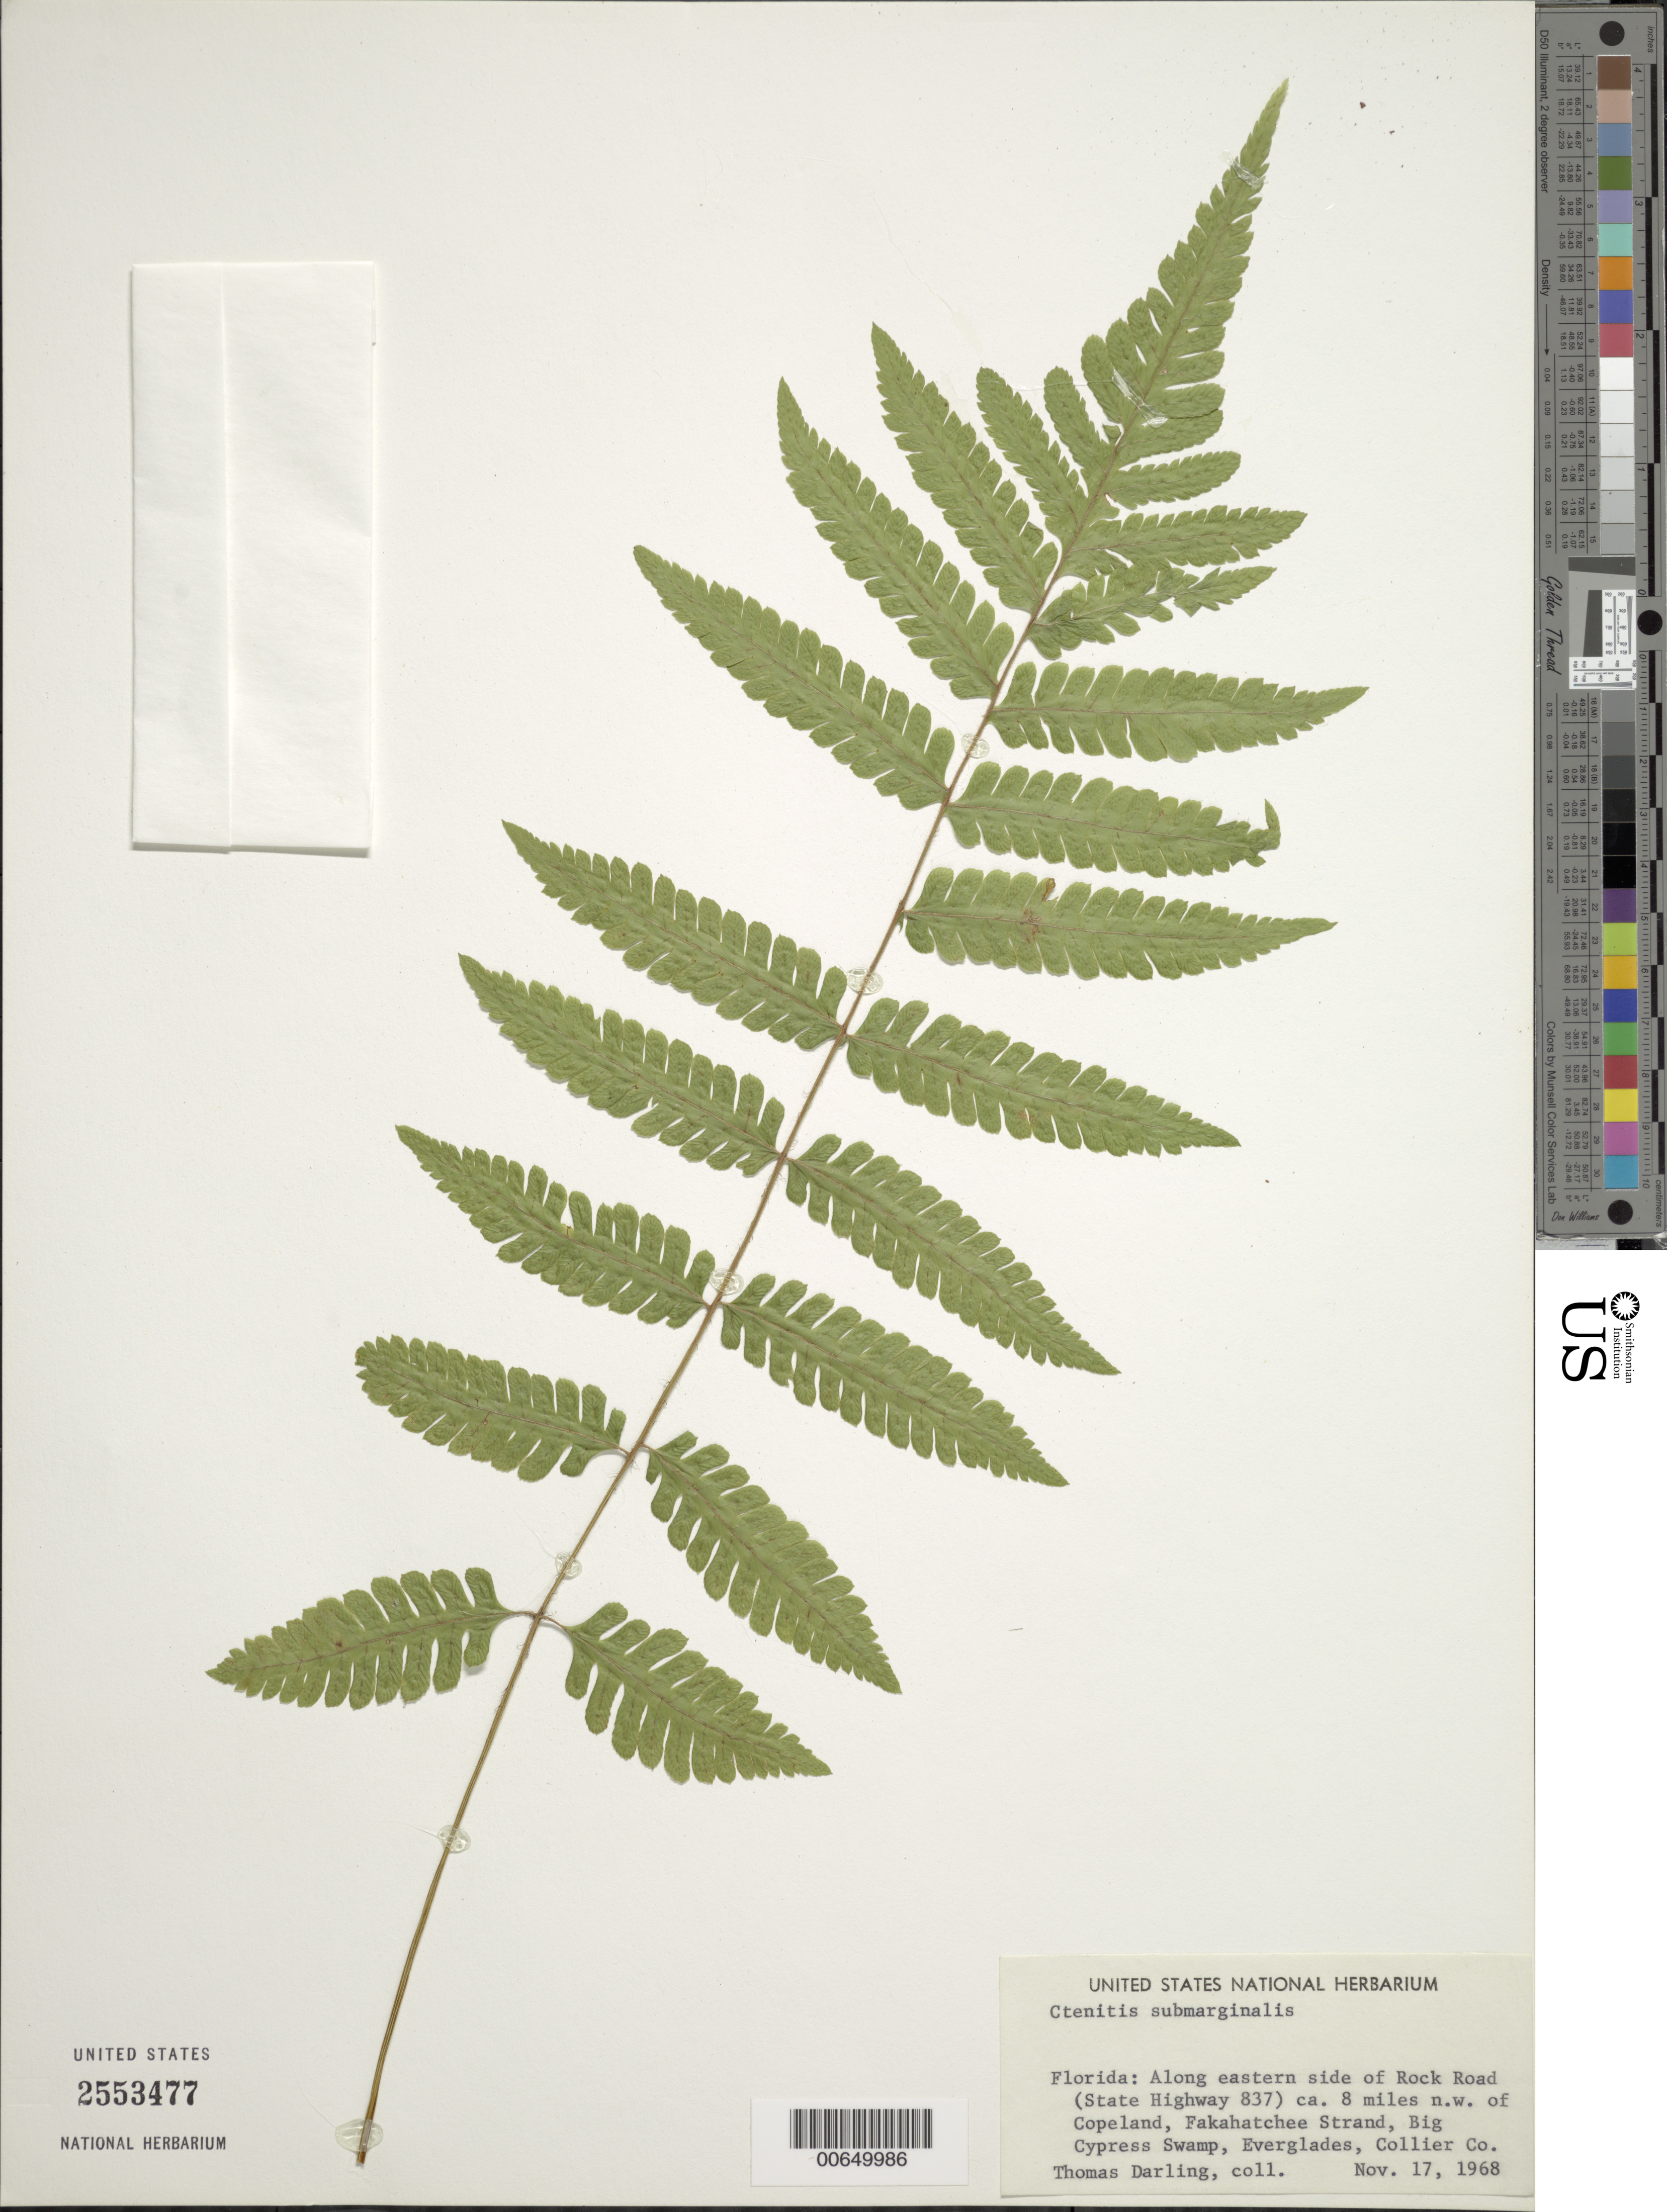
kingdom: Plantae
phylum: Tracheophyta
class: Polypodiopsida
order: Polypodiales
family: Dryopteridaceae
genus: Ctenitis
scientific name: Ctenitis submarginalis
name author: (Langsd. & Fisch.) Ching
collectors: T. Darling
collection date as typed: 17 Nov 1968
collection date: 1968-11-17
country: United States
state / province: Florida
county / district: Collier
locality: Along western side of Rock Road (State Hwy 837) about 8 miles NW of Copeland, Fakahatchee Strand, Big Cypress Swamp, Everglades.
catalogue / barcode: US 2553477